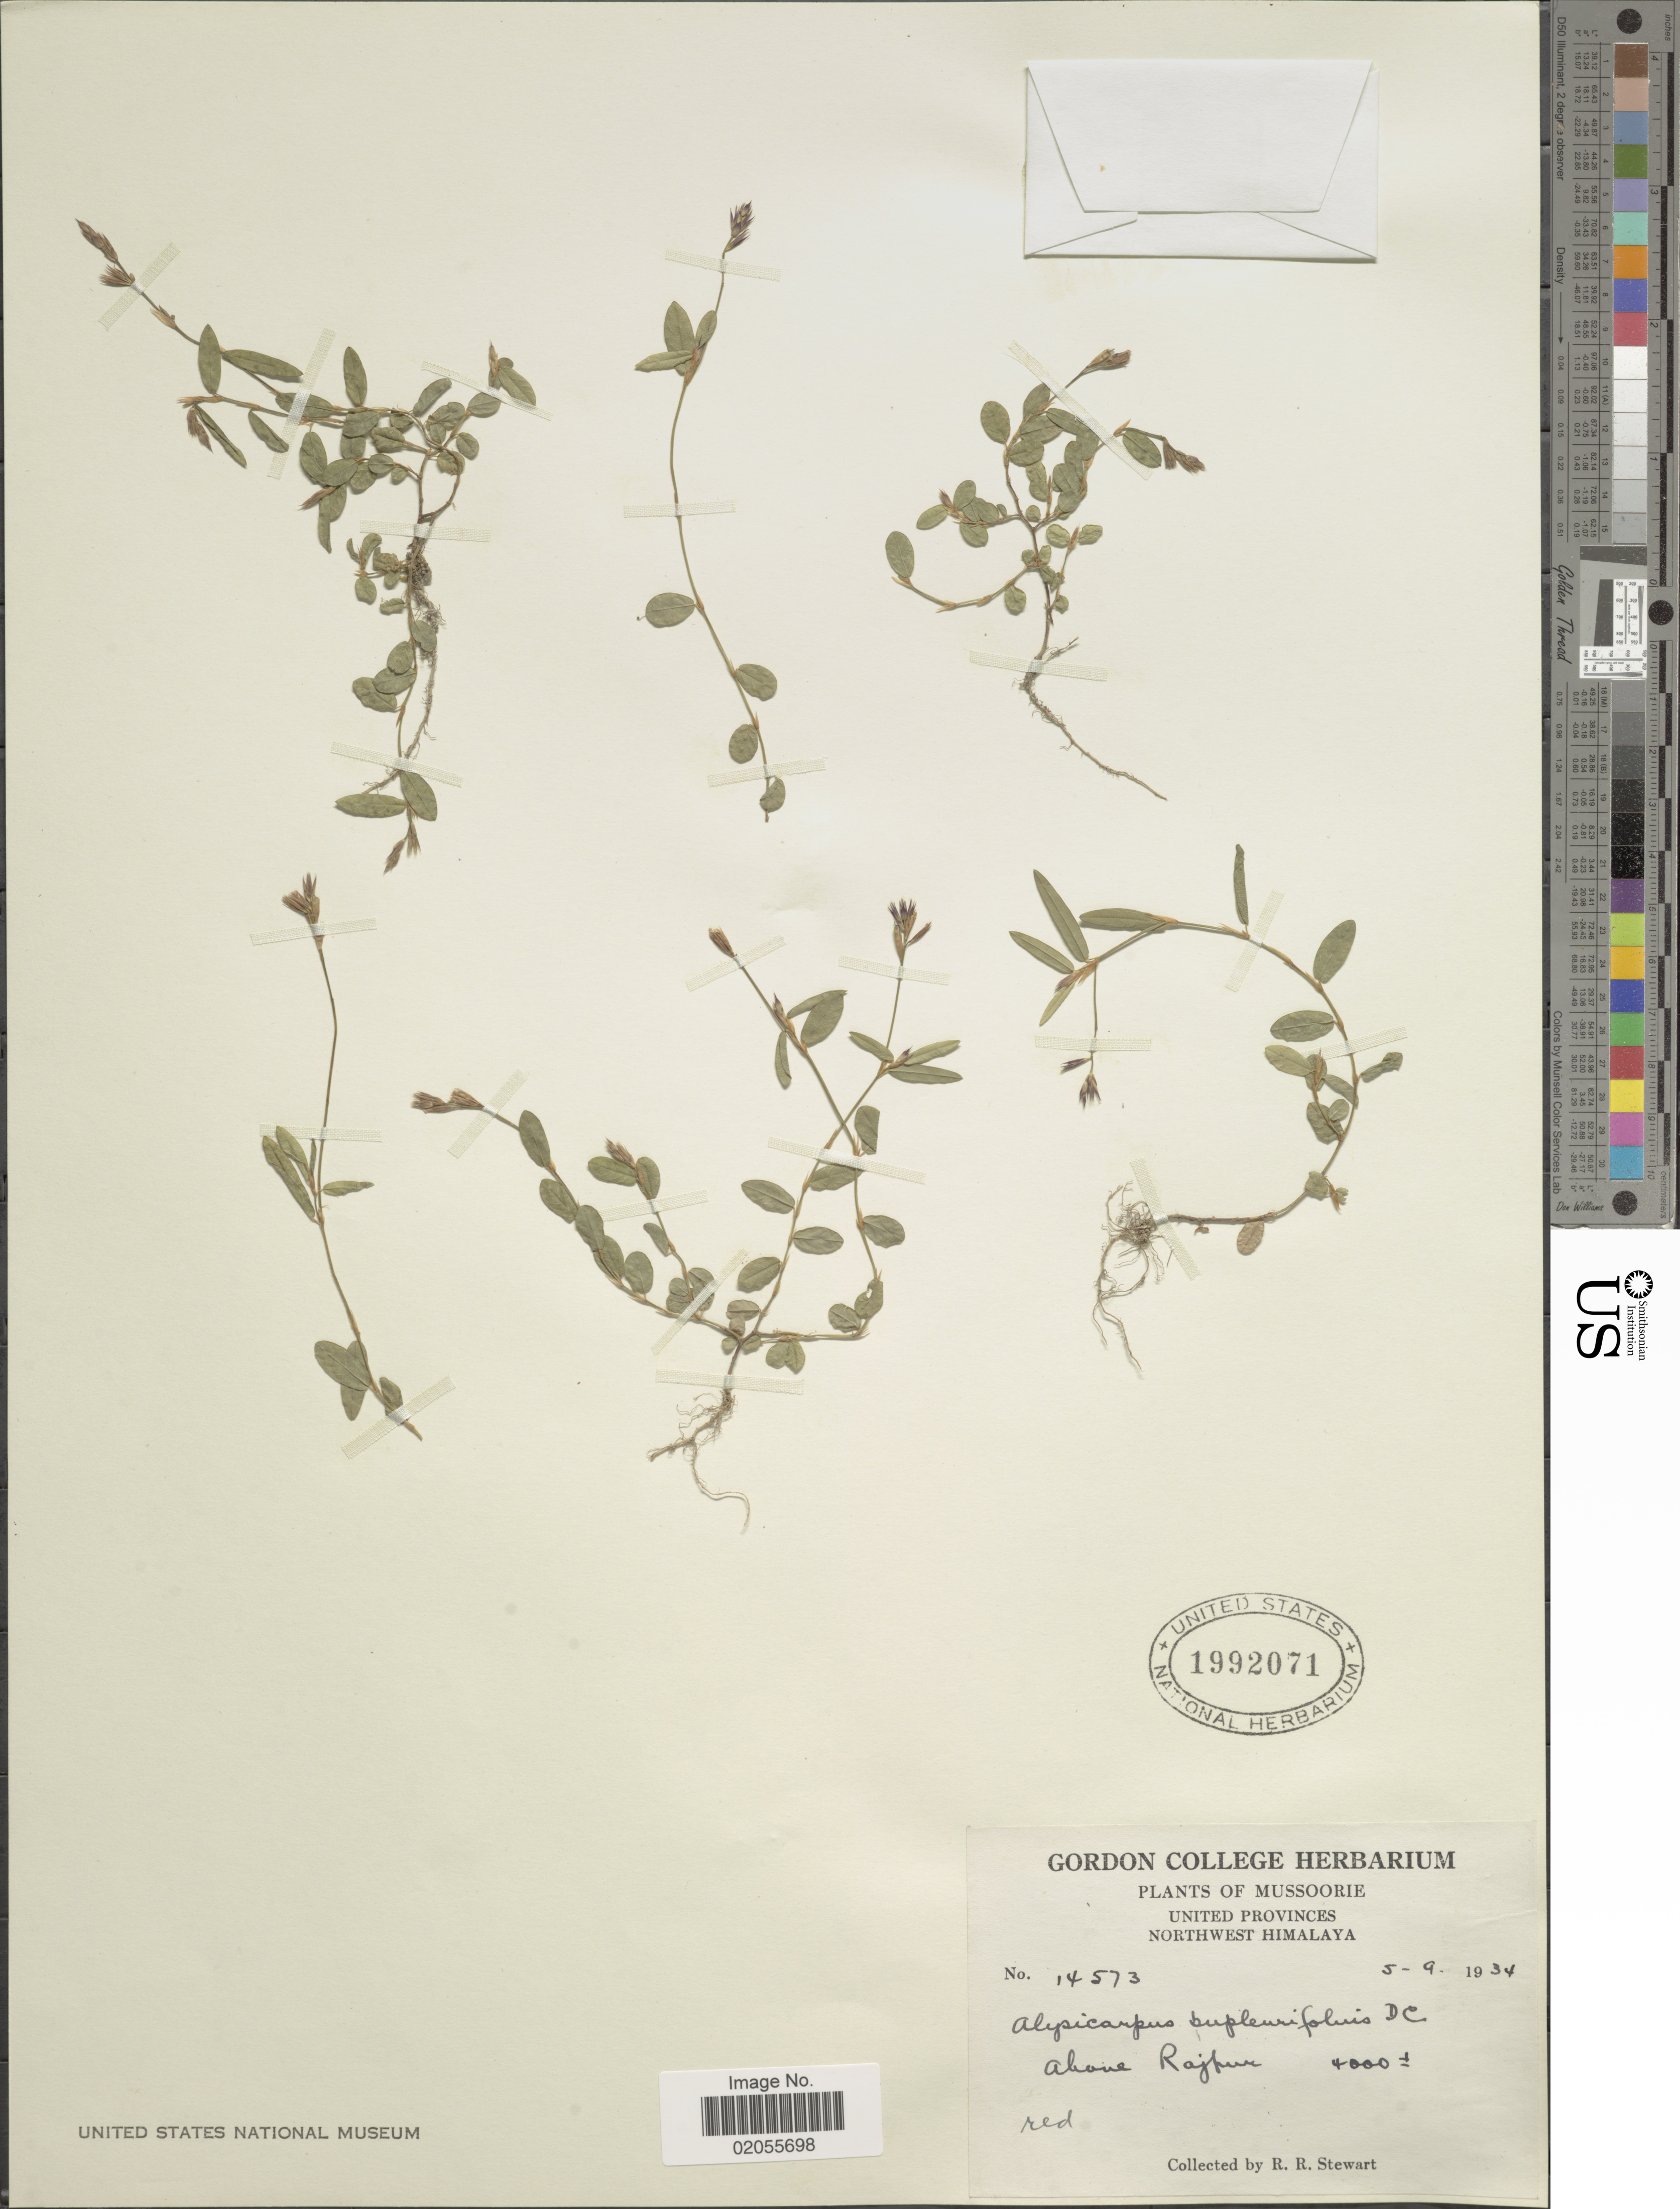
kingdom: Plantae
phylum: Tracheophyta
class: Magnoliopsida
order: Fabales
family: Fabaceae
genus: Alysicarpus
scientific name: Alysicarpus bupleurifolius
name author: (L.) DC.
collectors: R. R. Stewart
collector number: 14573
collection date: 1934-09-05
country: India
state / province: Uttarakhand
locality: Mussoorie, United Provinces Northwest Himalaya, above Rajpur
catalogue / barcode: US 1992071